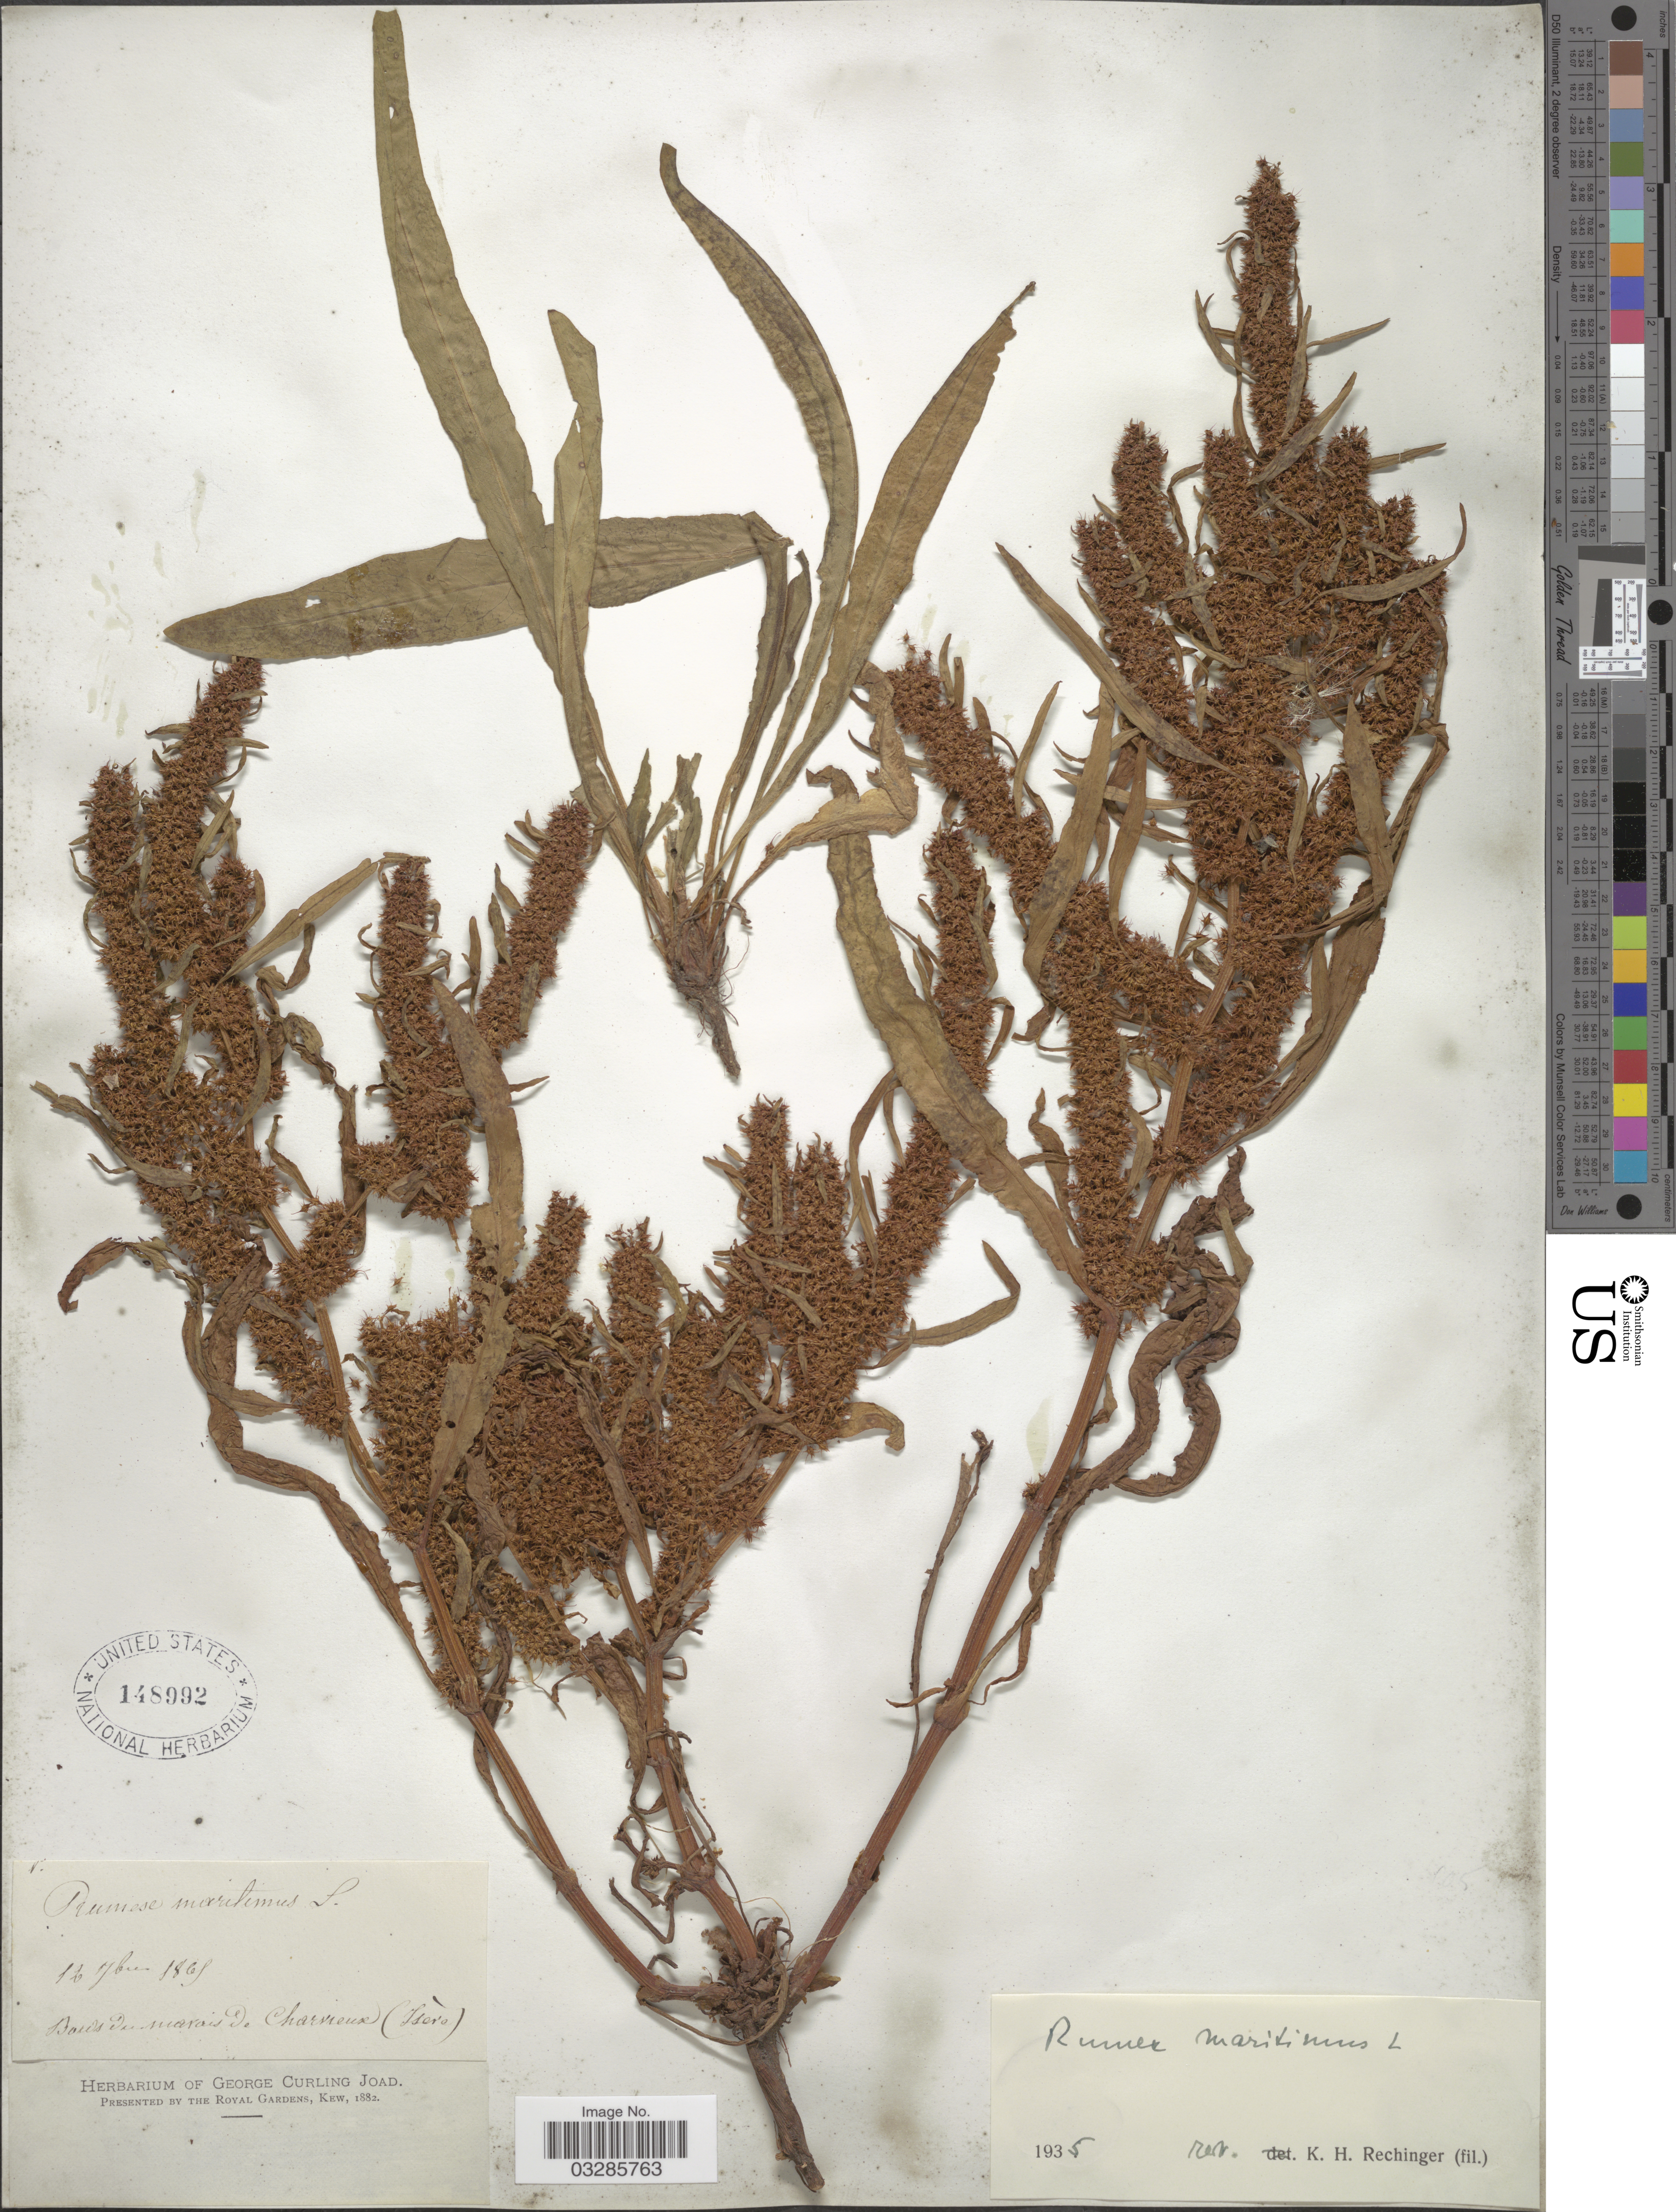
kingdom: Plantae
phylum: Tracheophyta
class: Magnoliopsida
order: Caryophyllales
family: Polygonaceae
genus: Rumex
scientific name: Rumex maritimus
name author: L.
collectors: ex herb. George Curling Joad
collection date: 1865-09-12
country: France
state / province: Auvergne-Rhône-Alpes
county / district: Isère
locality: Bords du marais de Charvieux (Isére).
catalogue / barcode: US 148992